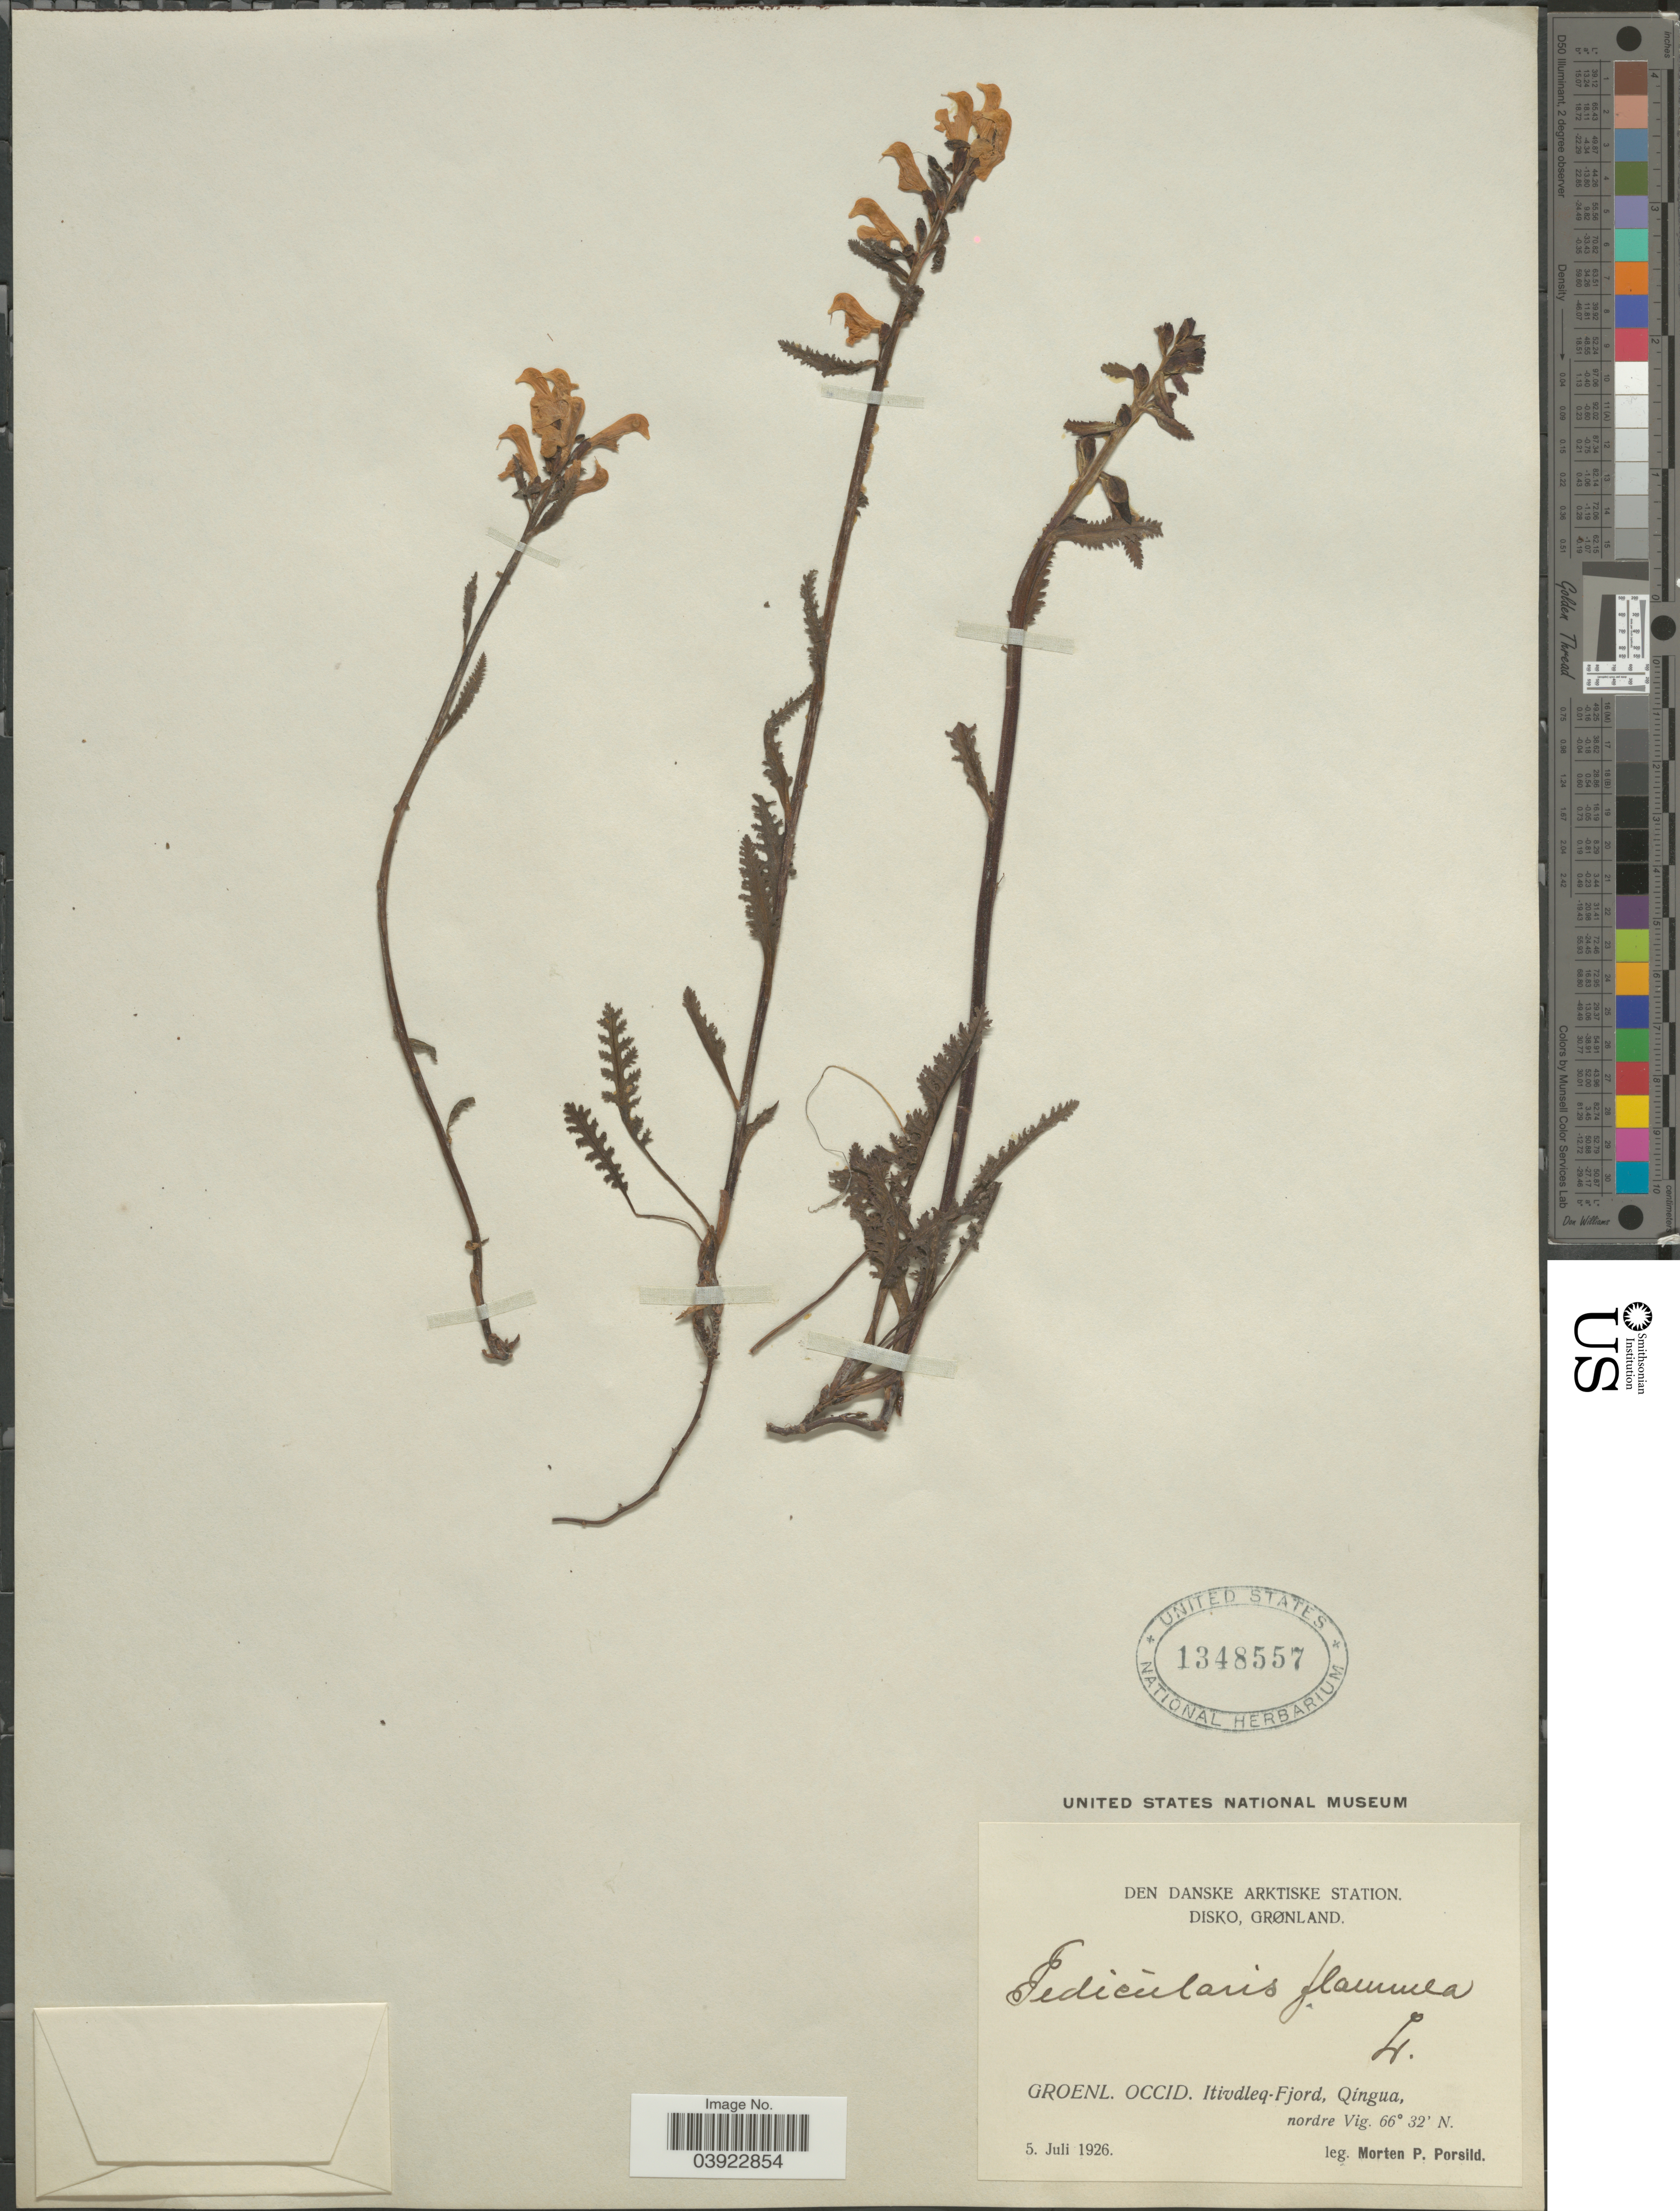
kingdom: Plantae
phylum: Tracheophyta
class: Magnoliopsida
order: Lamiales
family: Orobanchaceae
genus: Pedicularis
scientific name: Pedicularis lapponica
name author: L.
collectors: M. P. Porsild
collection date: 1926-07-05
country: Greenland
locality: Den Danske Arktiske Station. Disko. Groenl. Occid. Itivdleq-Fjord, Qíngua, nordre Vig.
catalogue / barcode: US 1348557